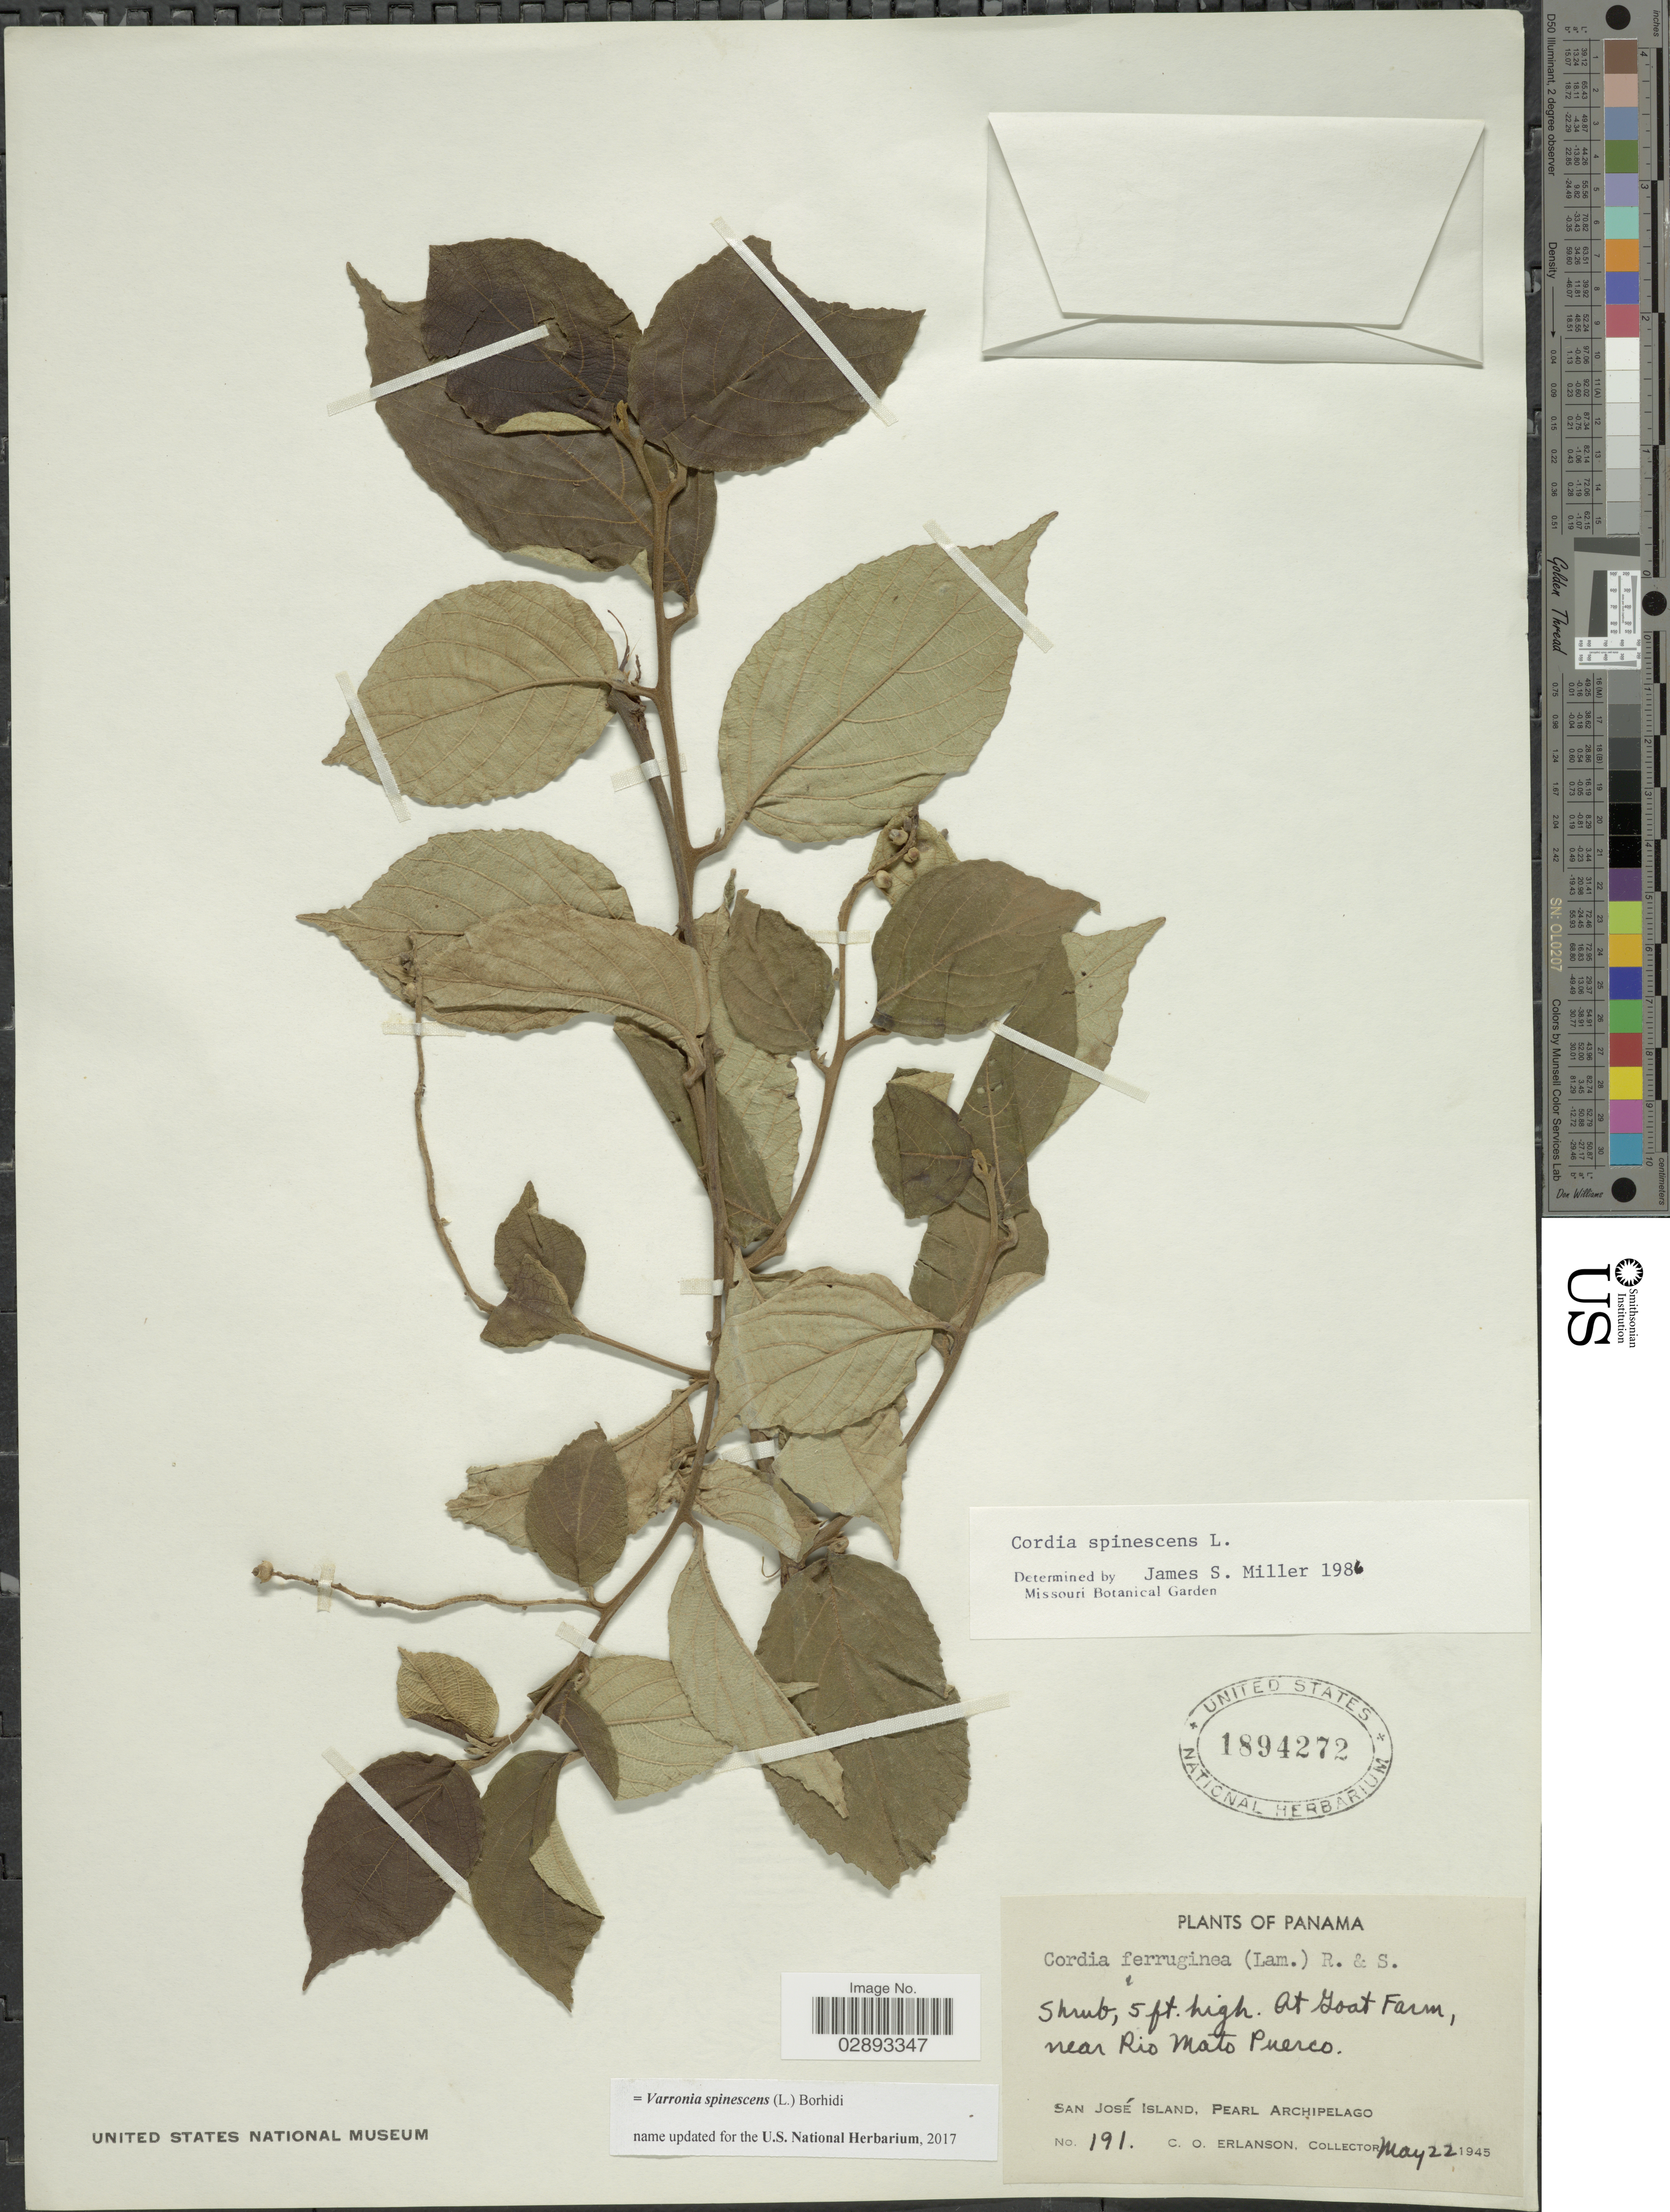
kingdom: Plantae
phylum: Tracheophyta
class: Magnoliopsida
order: Boraginales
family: Cordiaceae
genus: Varronia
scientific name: Varronia spinescens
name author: (L.) Borhidi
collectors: C. O. Erlanson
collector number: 191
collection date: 1945-05-22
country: Panama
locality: At Goat Farm, near Rio Mato Puerco, San José Island, Pearl Archipelago.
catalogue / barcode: US 1894272